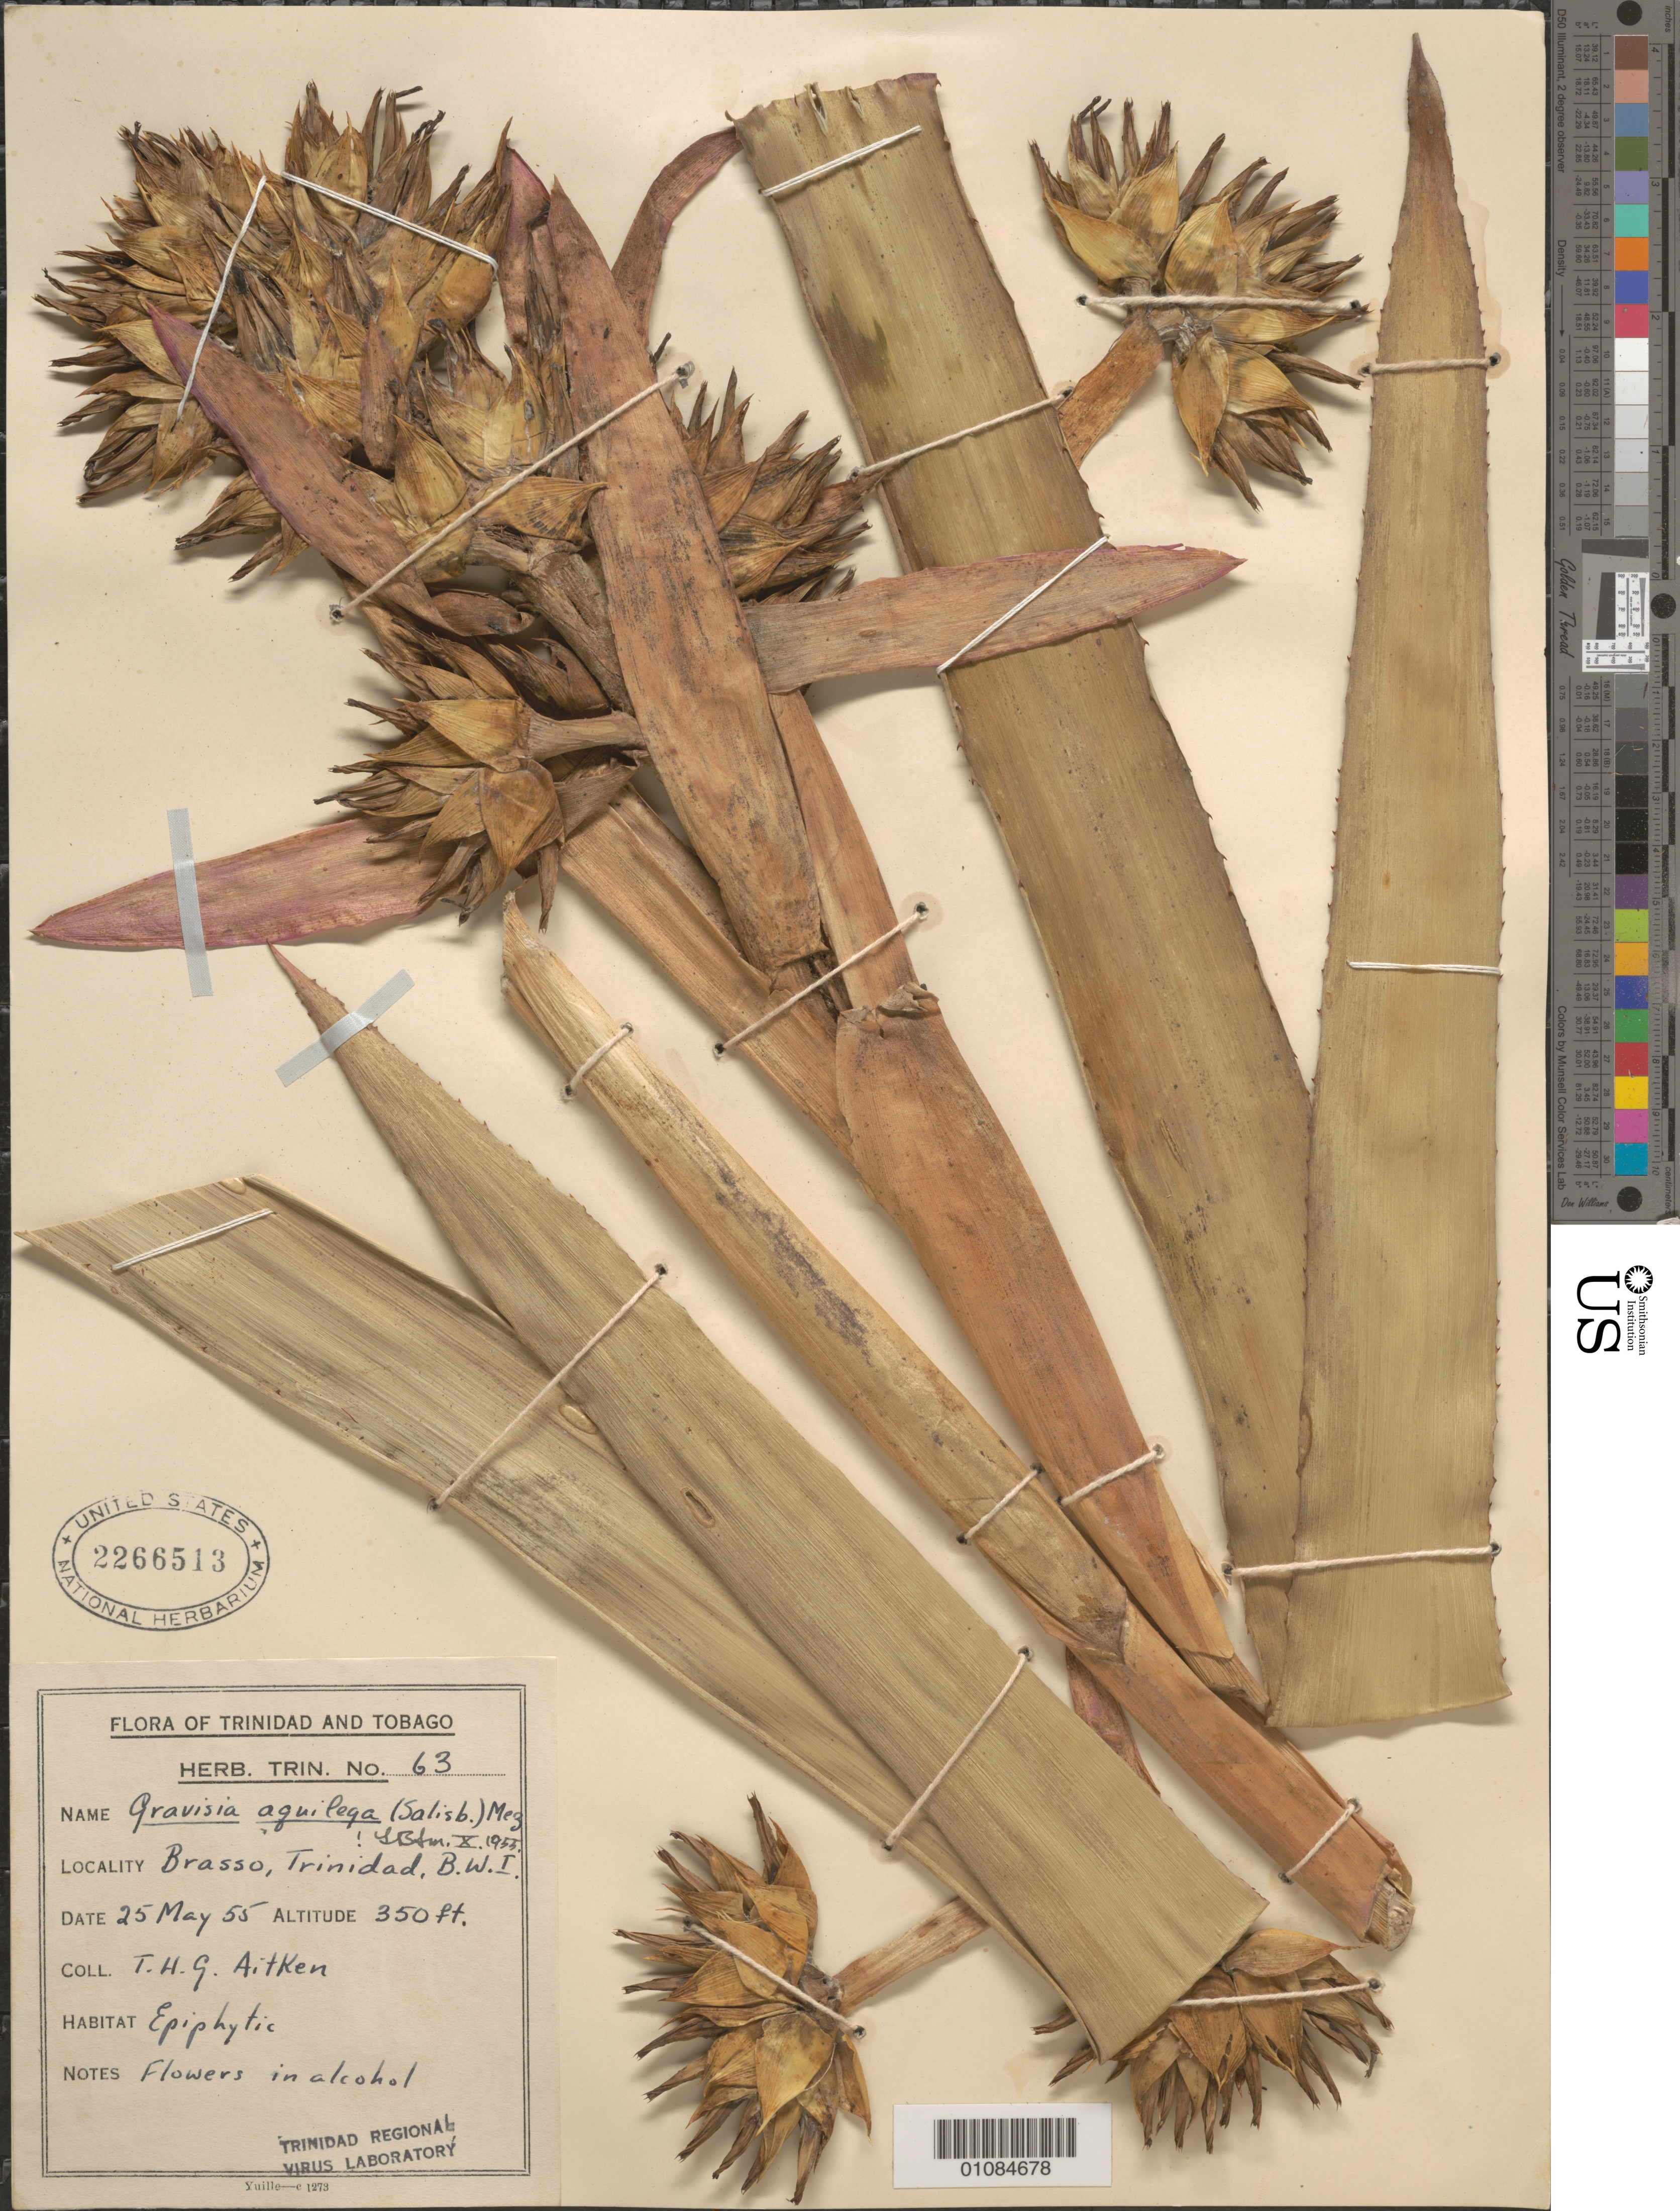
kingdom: Plantae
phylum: Tracheophyta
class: Liliopsida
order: Poales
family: Bromeliaceae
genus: Aechmea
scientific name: Aechmea aquilega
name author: (Salisb.) Griseb.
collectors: T. Aitken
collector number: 63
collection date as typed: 25 May 1955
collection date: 1955-05-25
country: Trinidad and Tobago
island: Trinidad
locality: Brasso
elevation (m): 107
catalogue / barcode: US 2266513